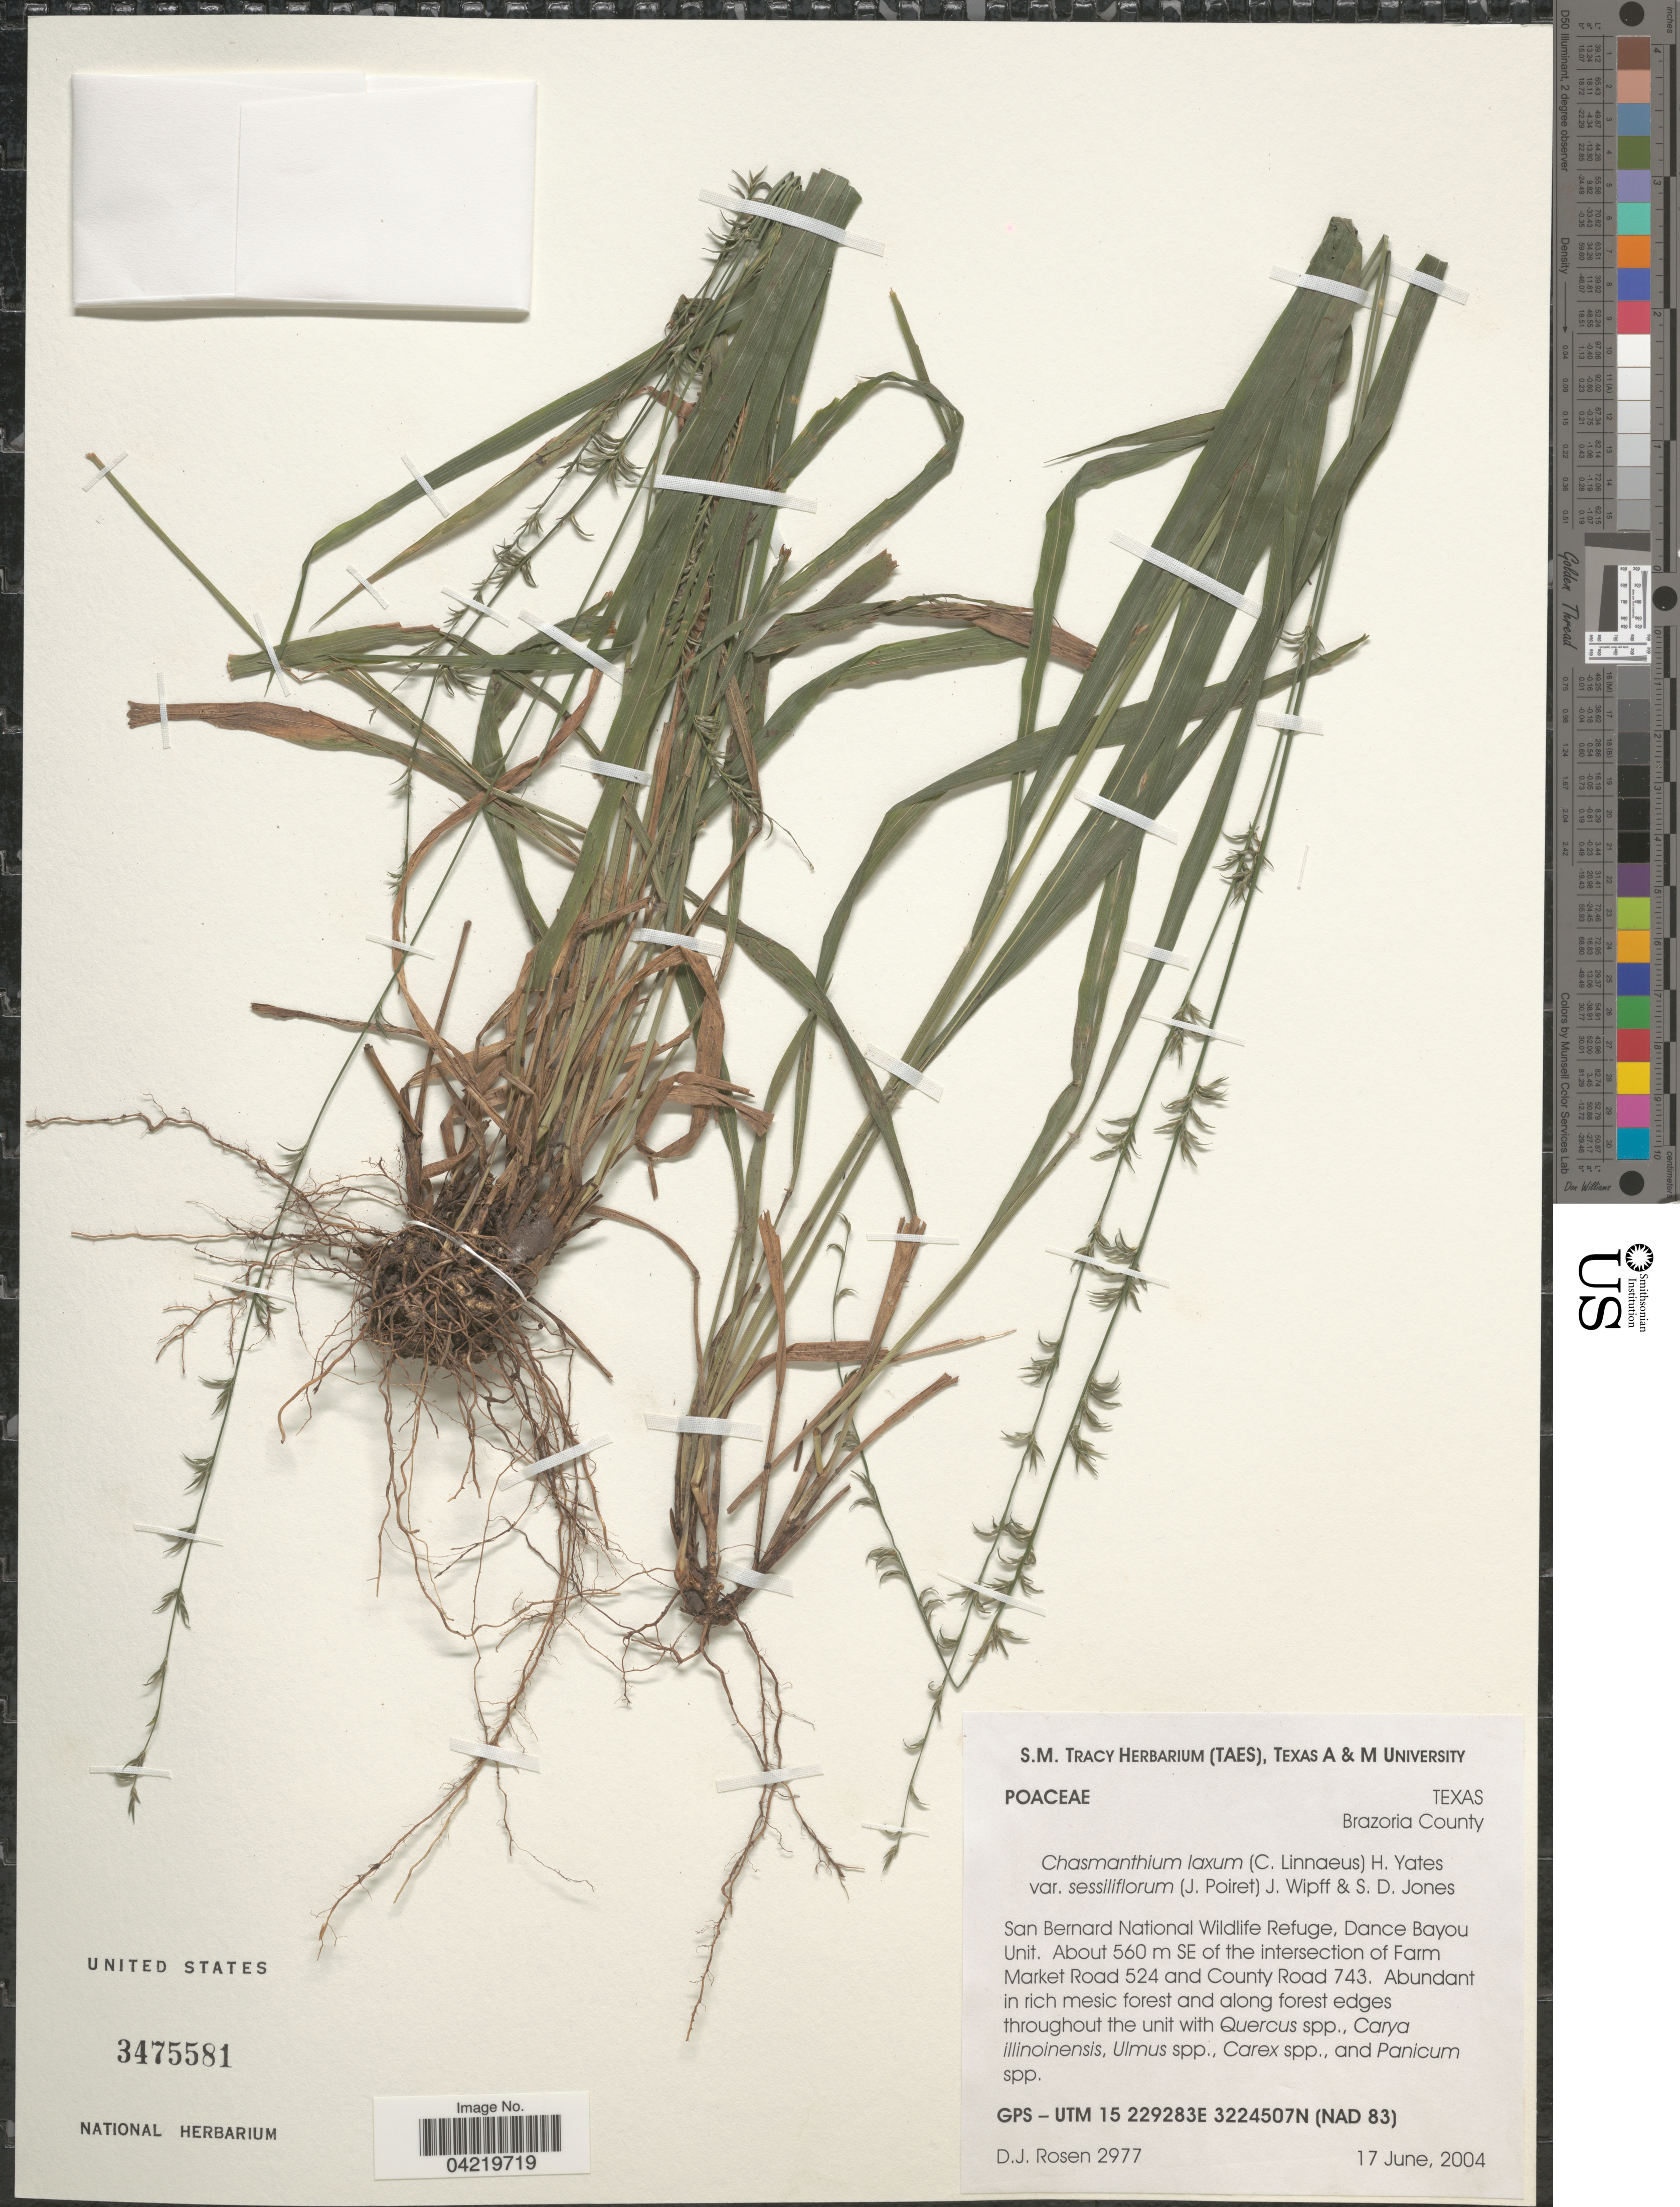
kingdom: Plantae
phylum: Tracheophyta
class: Liliopsida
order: Poales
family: Poaceae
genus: Chasmanthium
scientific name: Chasmanthium laxum subsp. sessiliflorum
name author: (L.) H.O. Yates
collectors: D. J. Rosen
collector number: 2977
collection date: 2004-06-17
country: United States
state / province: Texas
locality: Brazoria County. San Bernard National Wildlife Refuge, Dance Bayou Unit. About 560 m SE of the intersection of Farm Market Road 524 and County Road 743. Abundant in rich mesic forest and along forest edges throughout the unit. GPS-UTM 15 (NAD 83).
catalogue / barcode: US 3475581